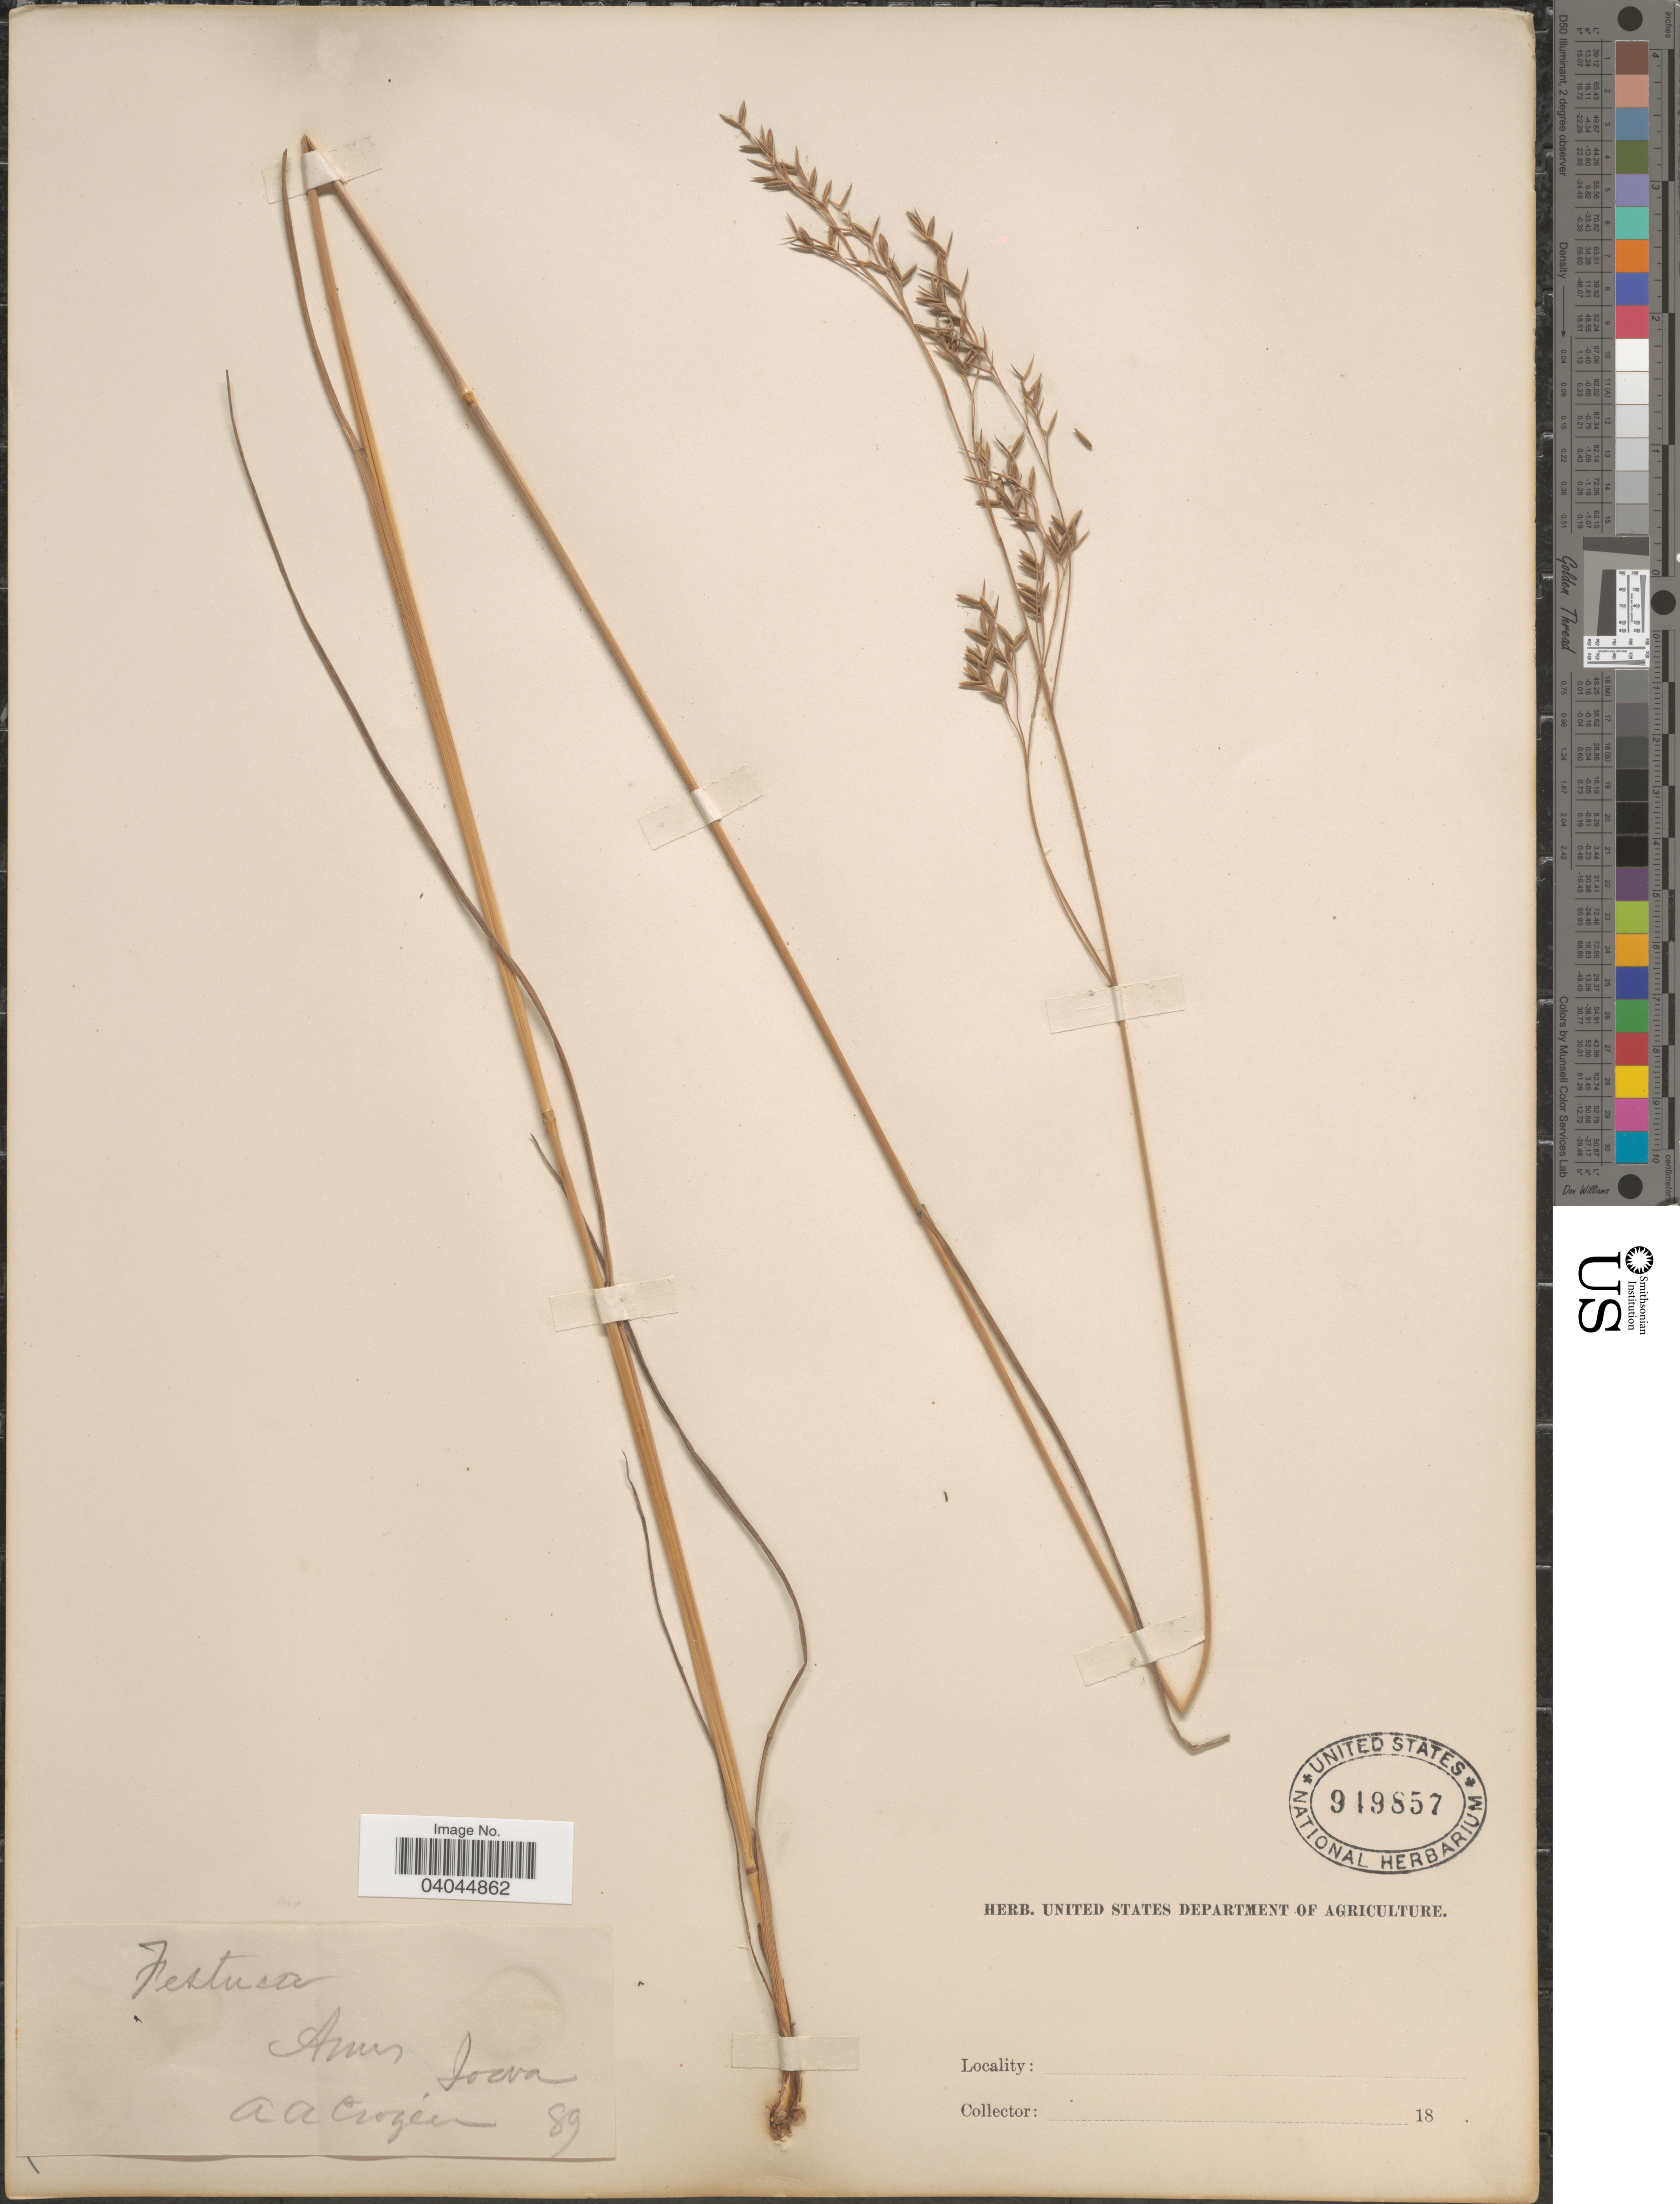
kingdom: Plantae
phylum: Tracheophyta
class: Liliopsida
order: Poales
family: Poaceae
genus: Festuca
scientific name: Festuca paradoxa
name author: Desv.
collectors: A. Crozier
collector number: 89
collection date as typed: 18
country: United States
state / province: Iowa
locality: Ames.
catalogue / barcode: US 949857